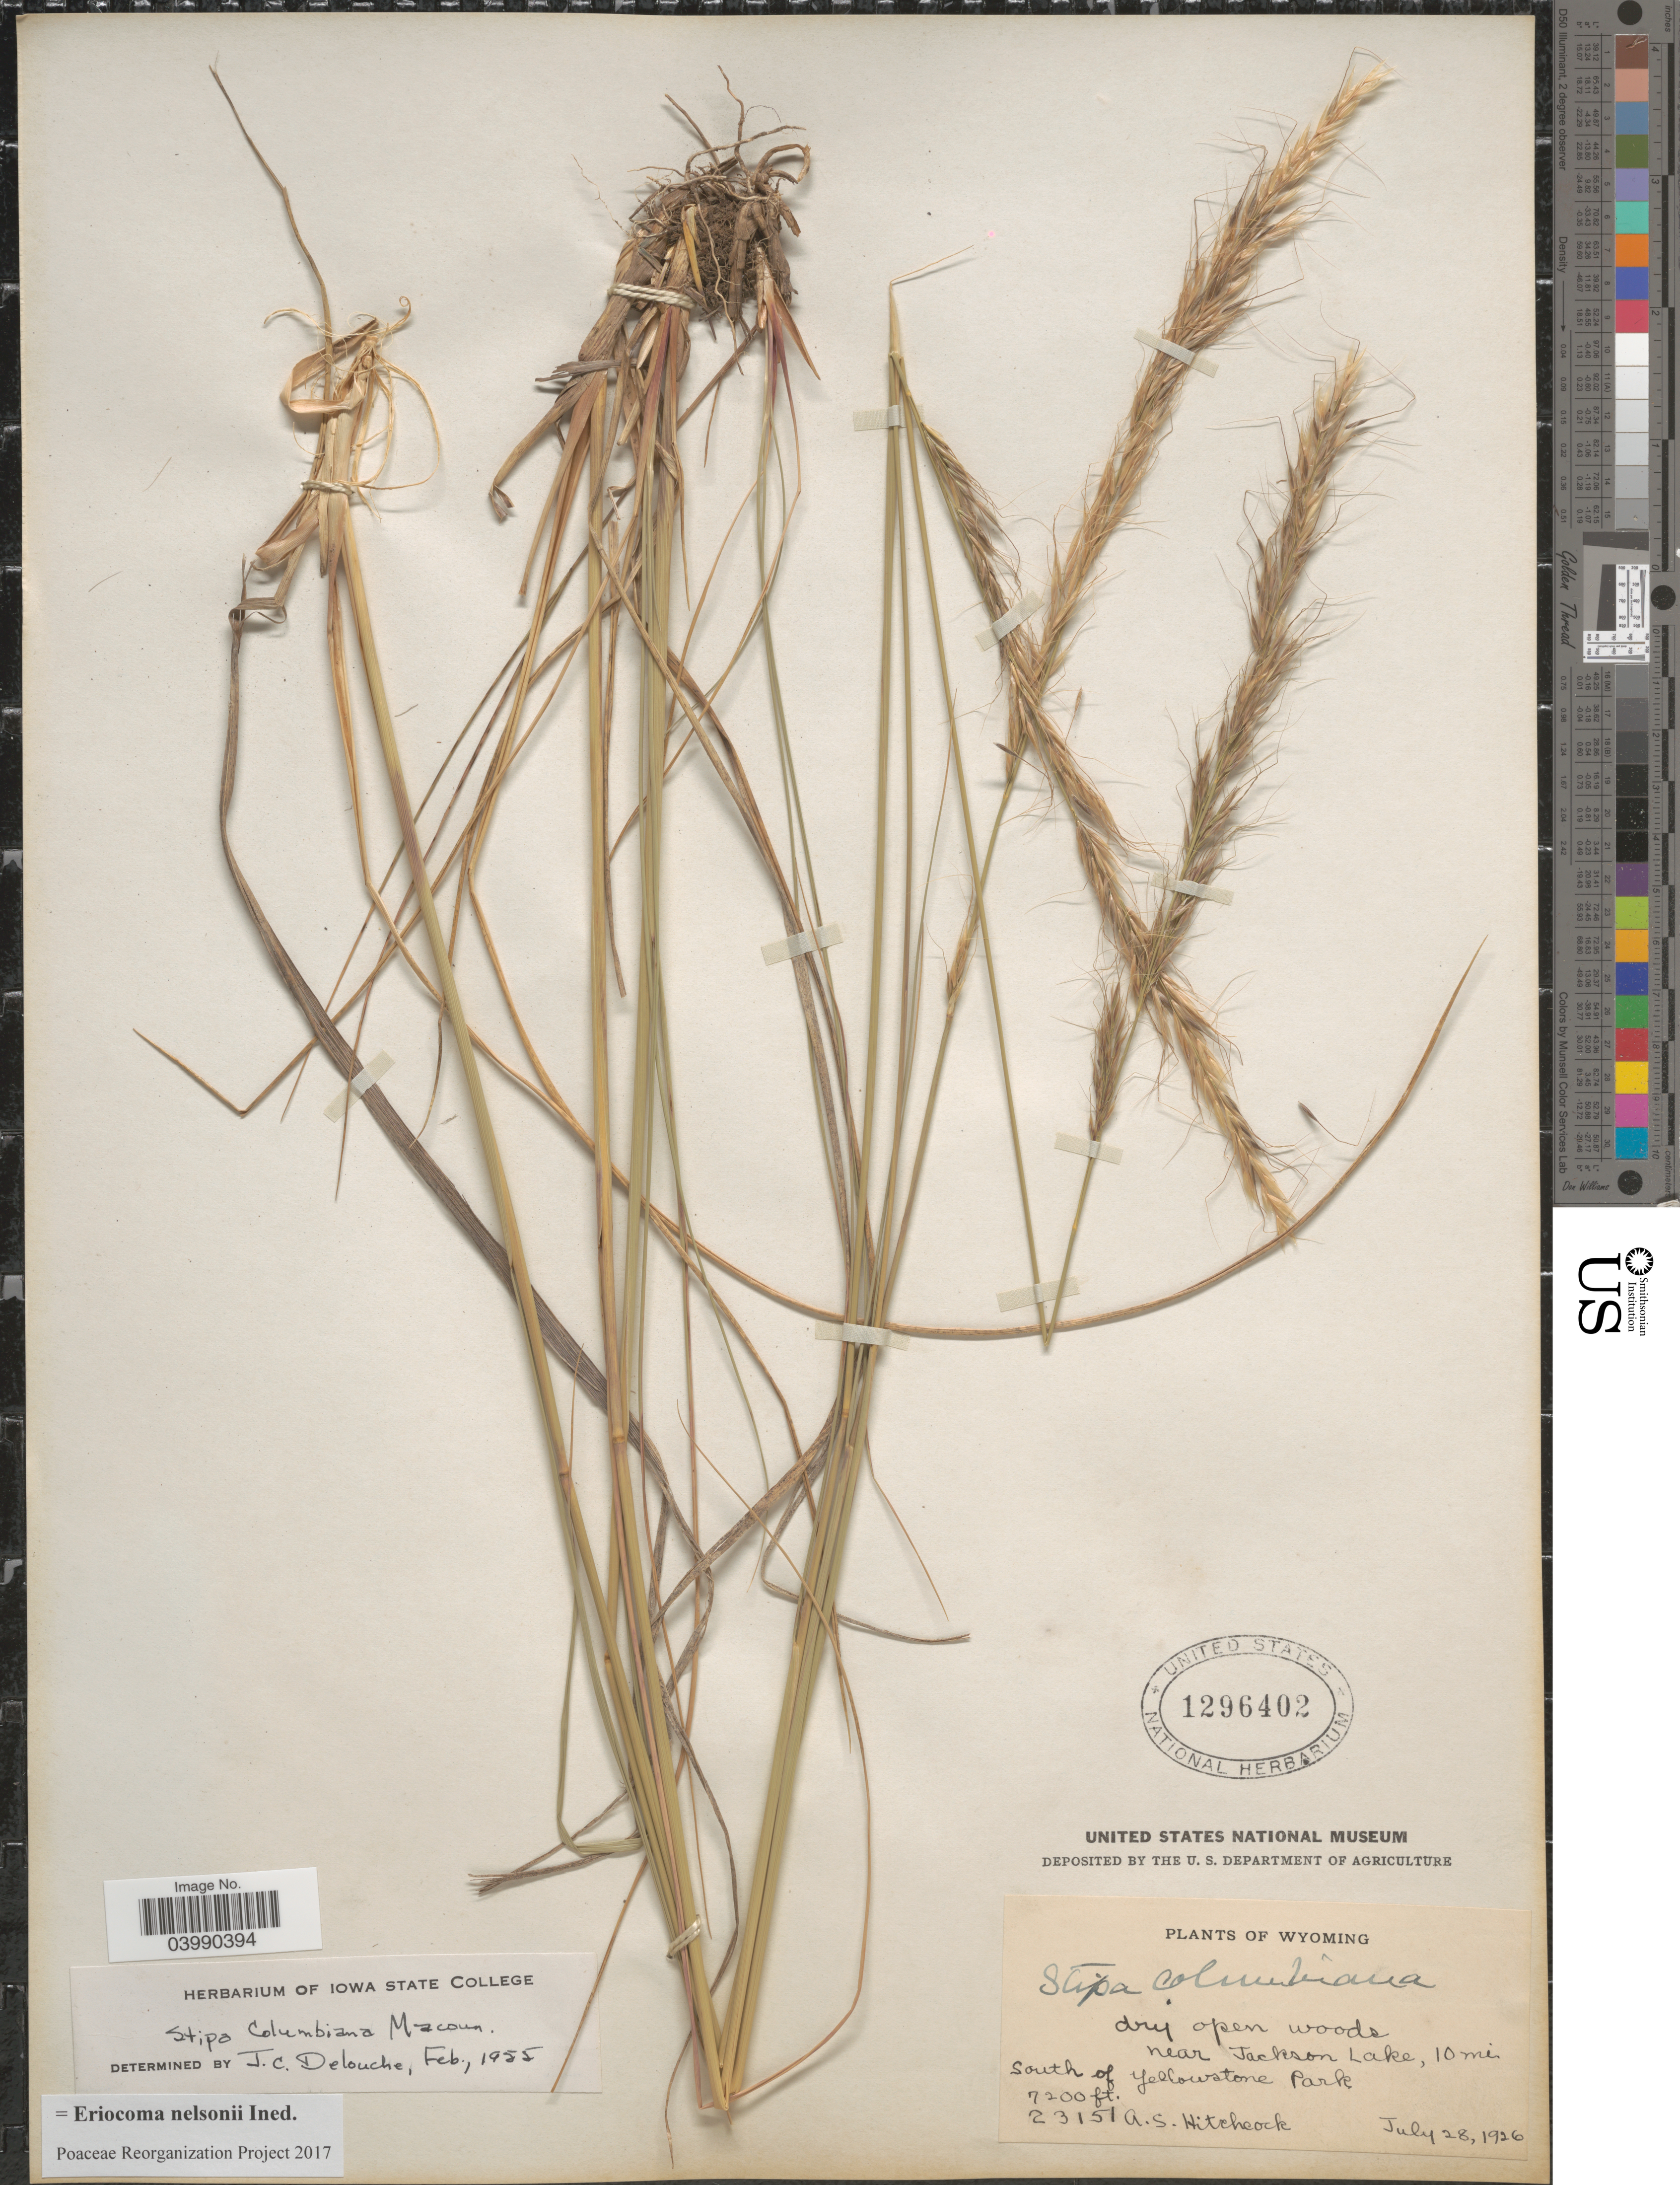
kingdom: Plantae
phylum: Tracheophyta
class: Liliopsida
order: Poales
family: Poaceae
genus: Eriocoma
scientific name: Eriocoma nelsonii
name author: (Scribn.) Romasch.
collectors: A. S. Hitchcock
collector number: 23151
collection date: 1926-07-28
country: United States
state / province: Wyoming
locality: Dry open woods near Jackson Lake, 10 mi. South of Yellowstone Park.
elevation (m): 2195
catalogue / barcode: US 1296402